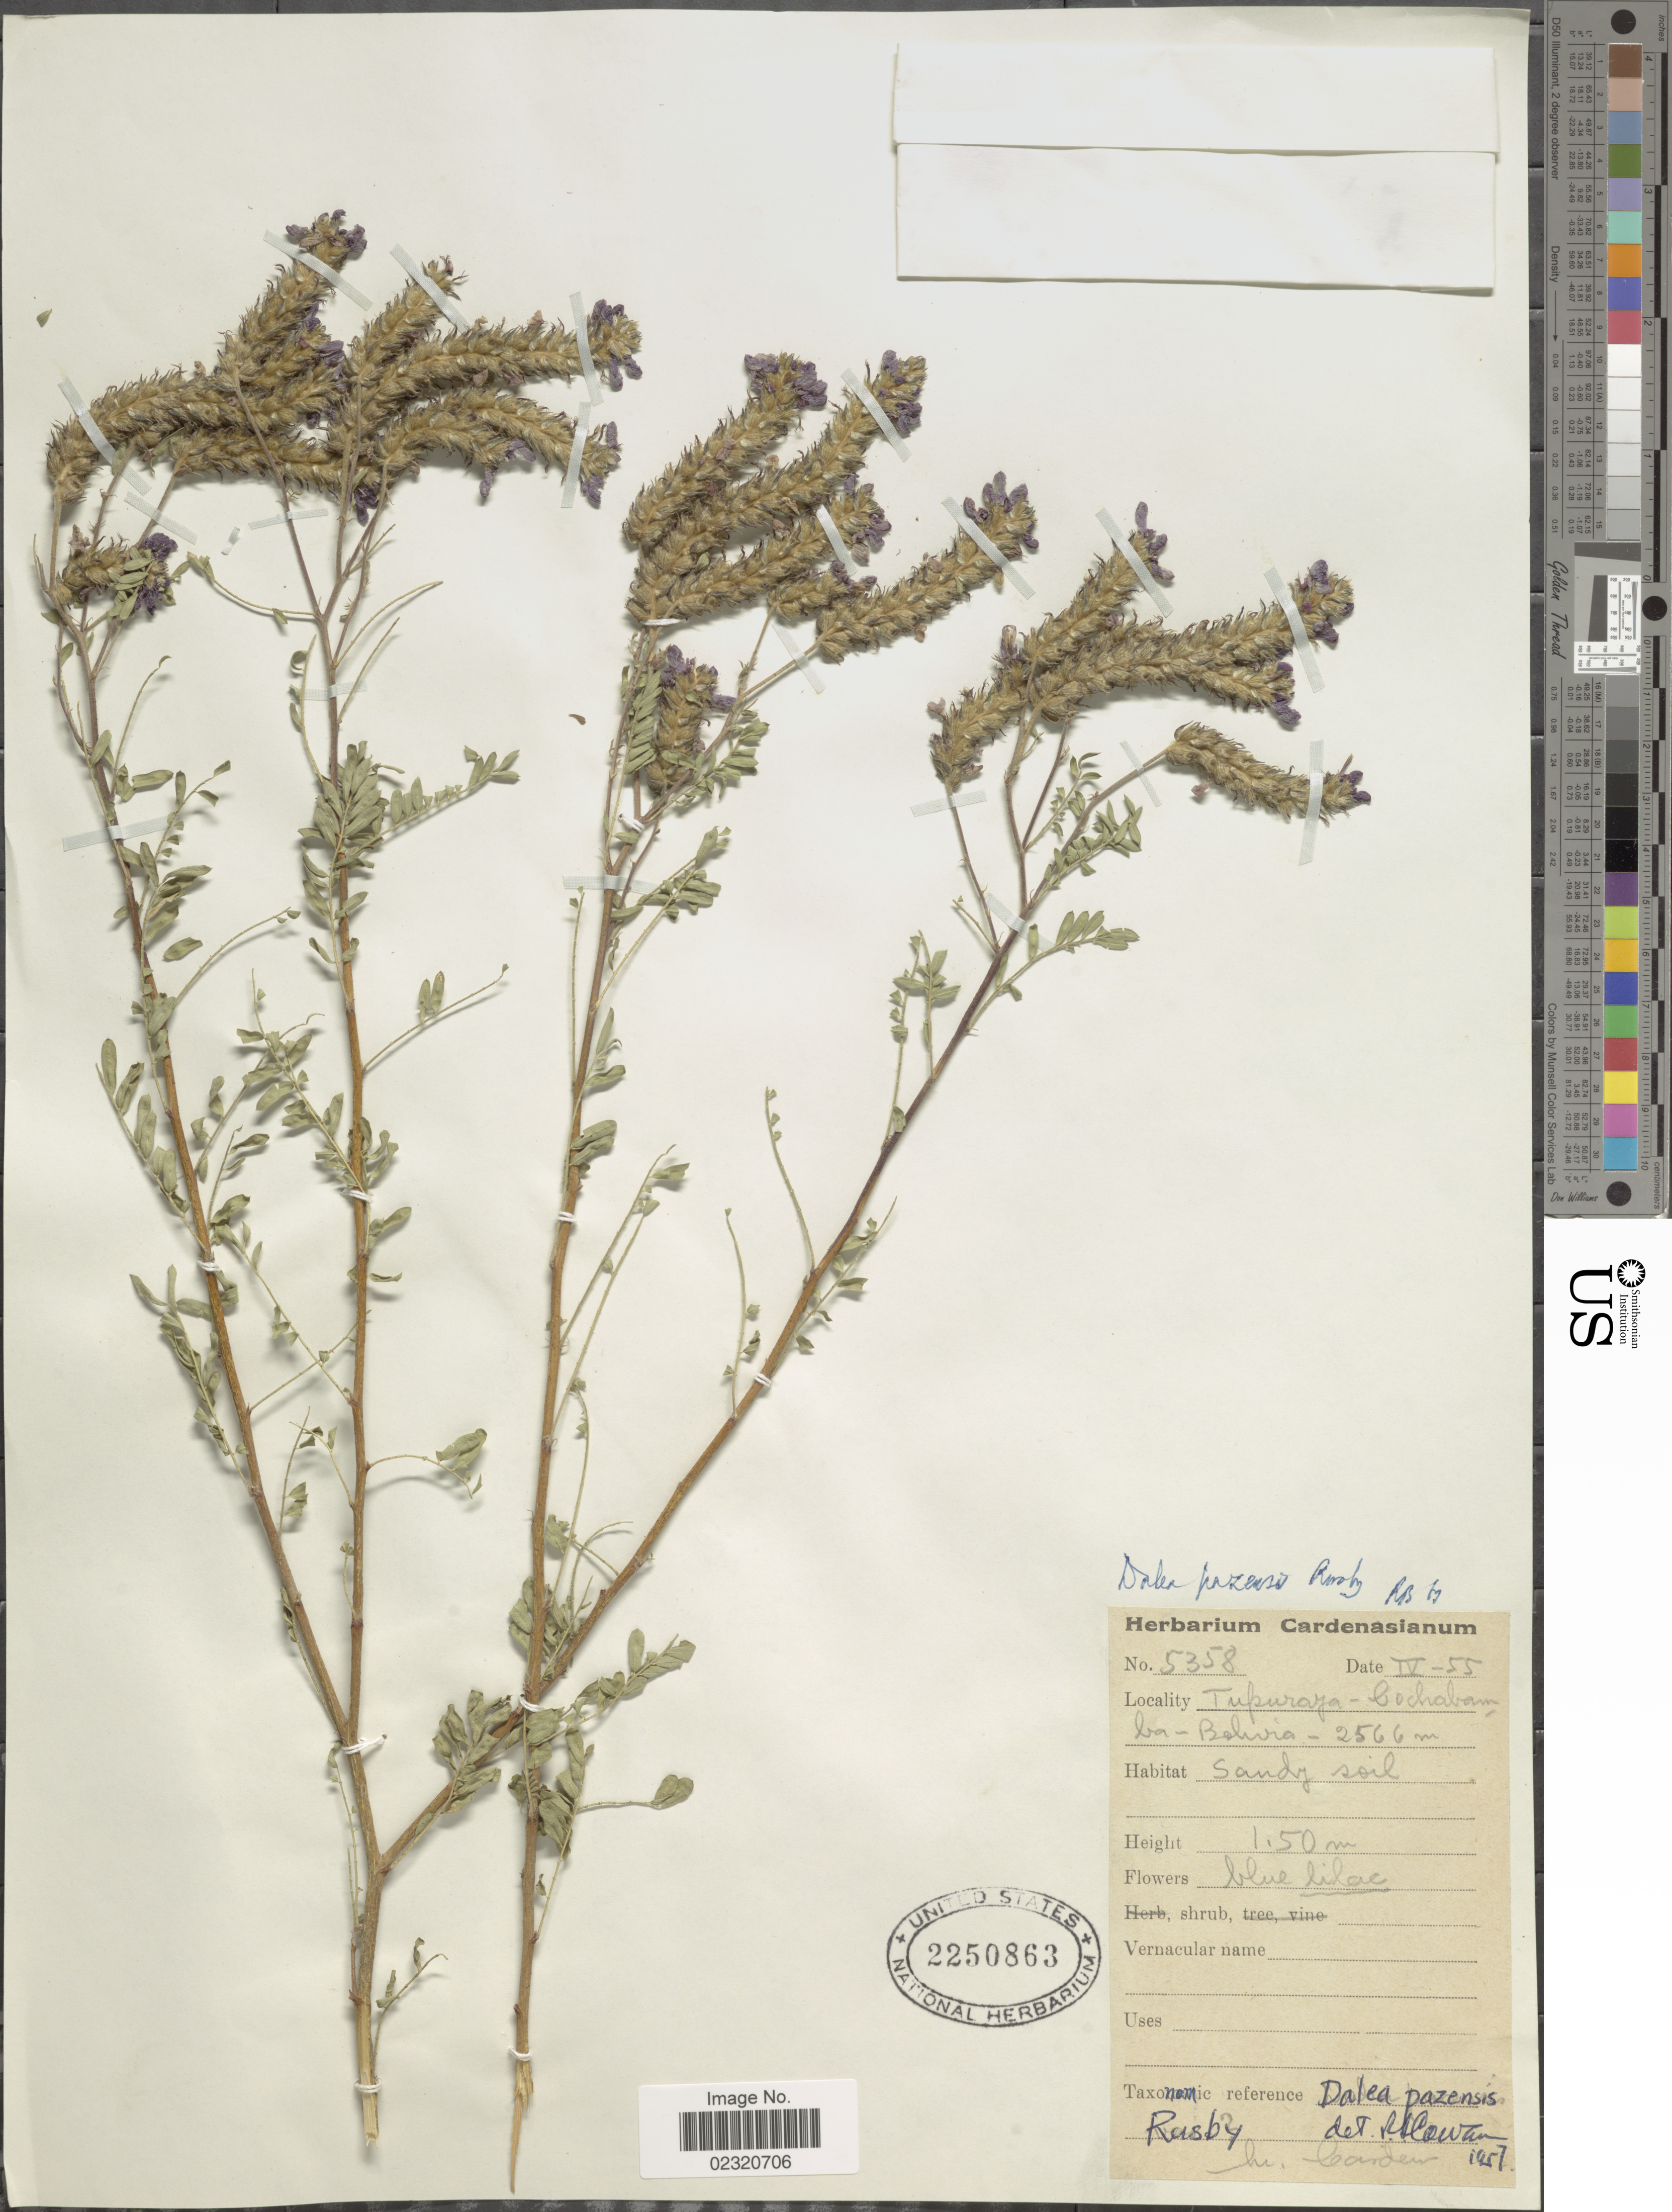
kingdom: Plantae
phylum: Tracheophyta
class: Magnoliopsida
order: Fabales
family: Fabaceae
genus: Dalea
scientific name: Dalea pazensis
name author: Rusby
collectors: Herbarium Cardenasianum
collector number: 5358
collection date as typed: Transcribed d/m/y: /4/55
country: Bolivia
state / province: Cochabamba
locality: Tuparaja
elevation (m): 2566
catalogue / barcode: US 2250863